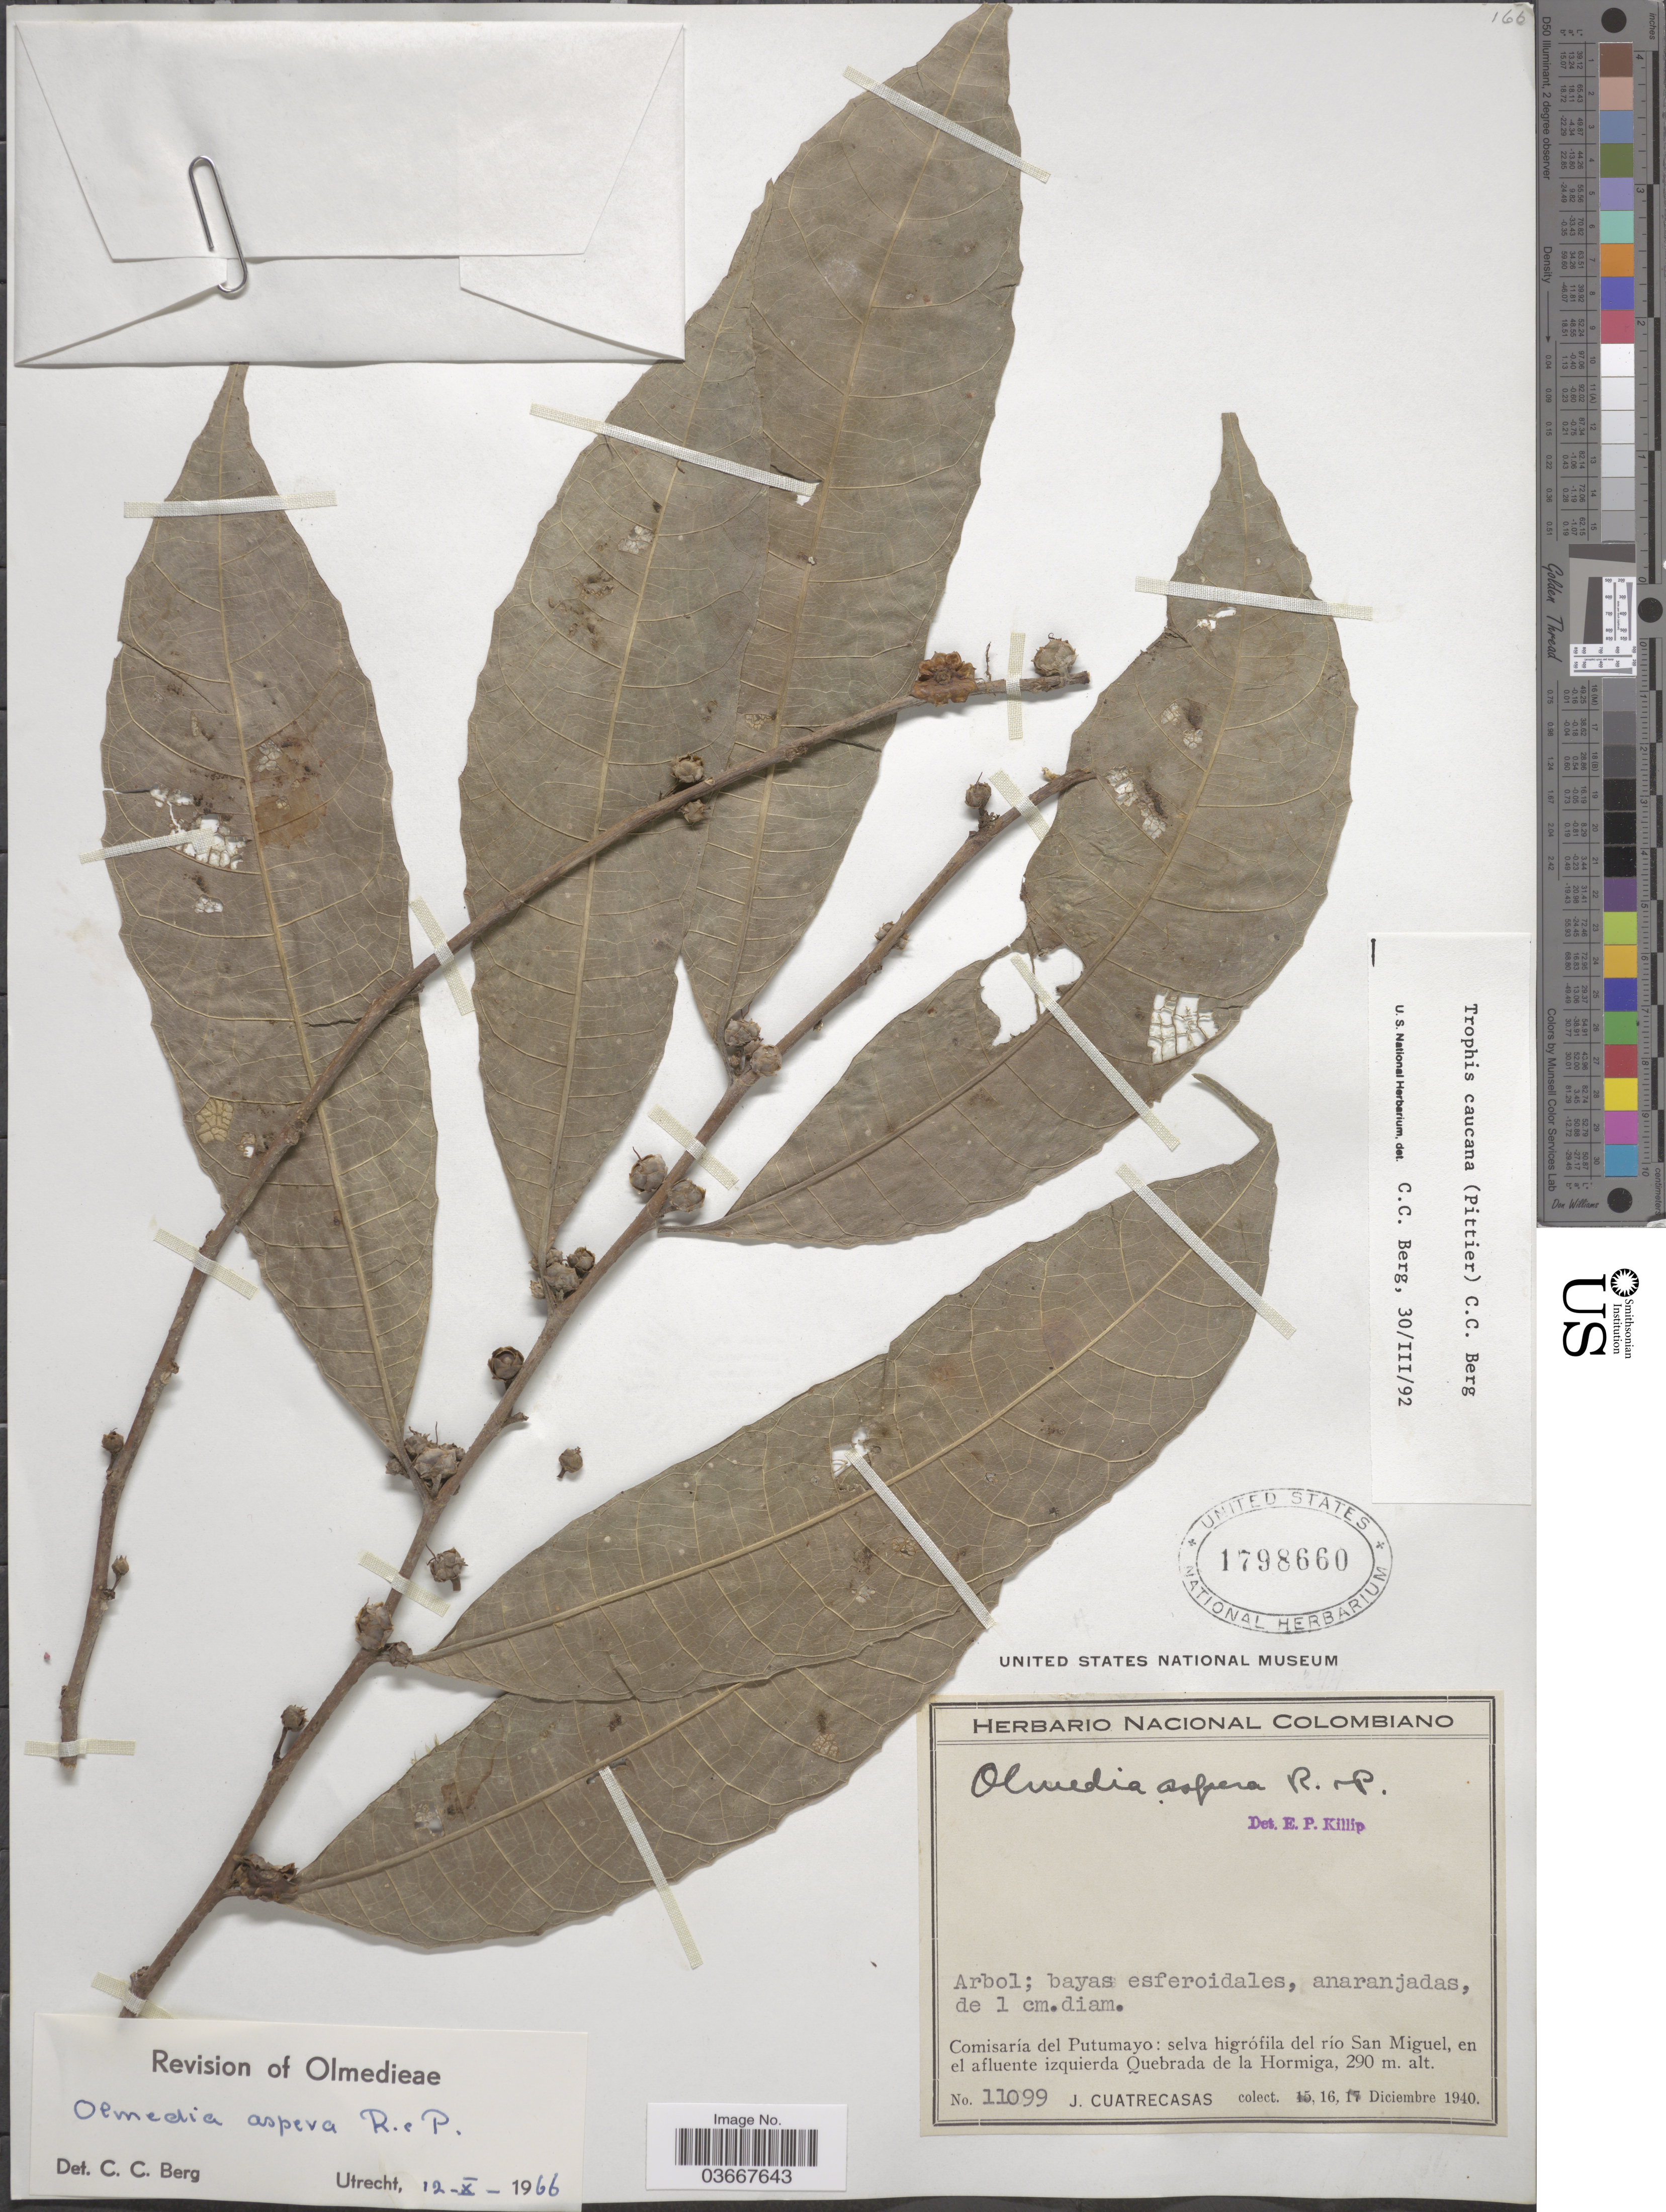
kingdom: Plantae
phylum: Tracheophyta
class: Magnoliopsida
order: Rosales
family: Moraceae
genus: Olmedia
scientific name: Olmedia aspera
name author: Ruiz & Pav.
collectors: J. Cuatrecasas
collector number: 11099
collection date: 1940-12-16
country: Colombia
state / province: Putumayo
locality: Comisaría del Putumayo: selva higrófila del rio San Miguel, en el afluente izquierda Quebrada de la Hormiga.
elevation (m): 290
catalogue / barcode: US 1798660